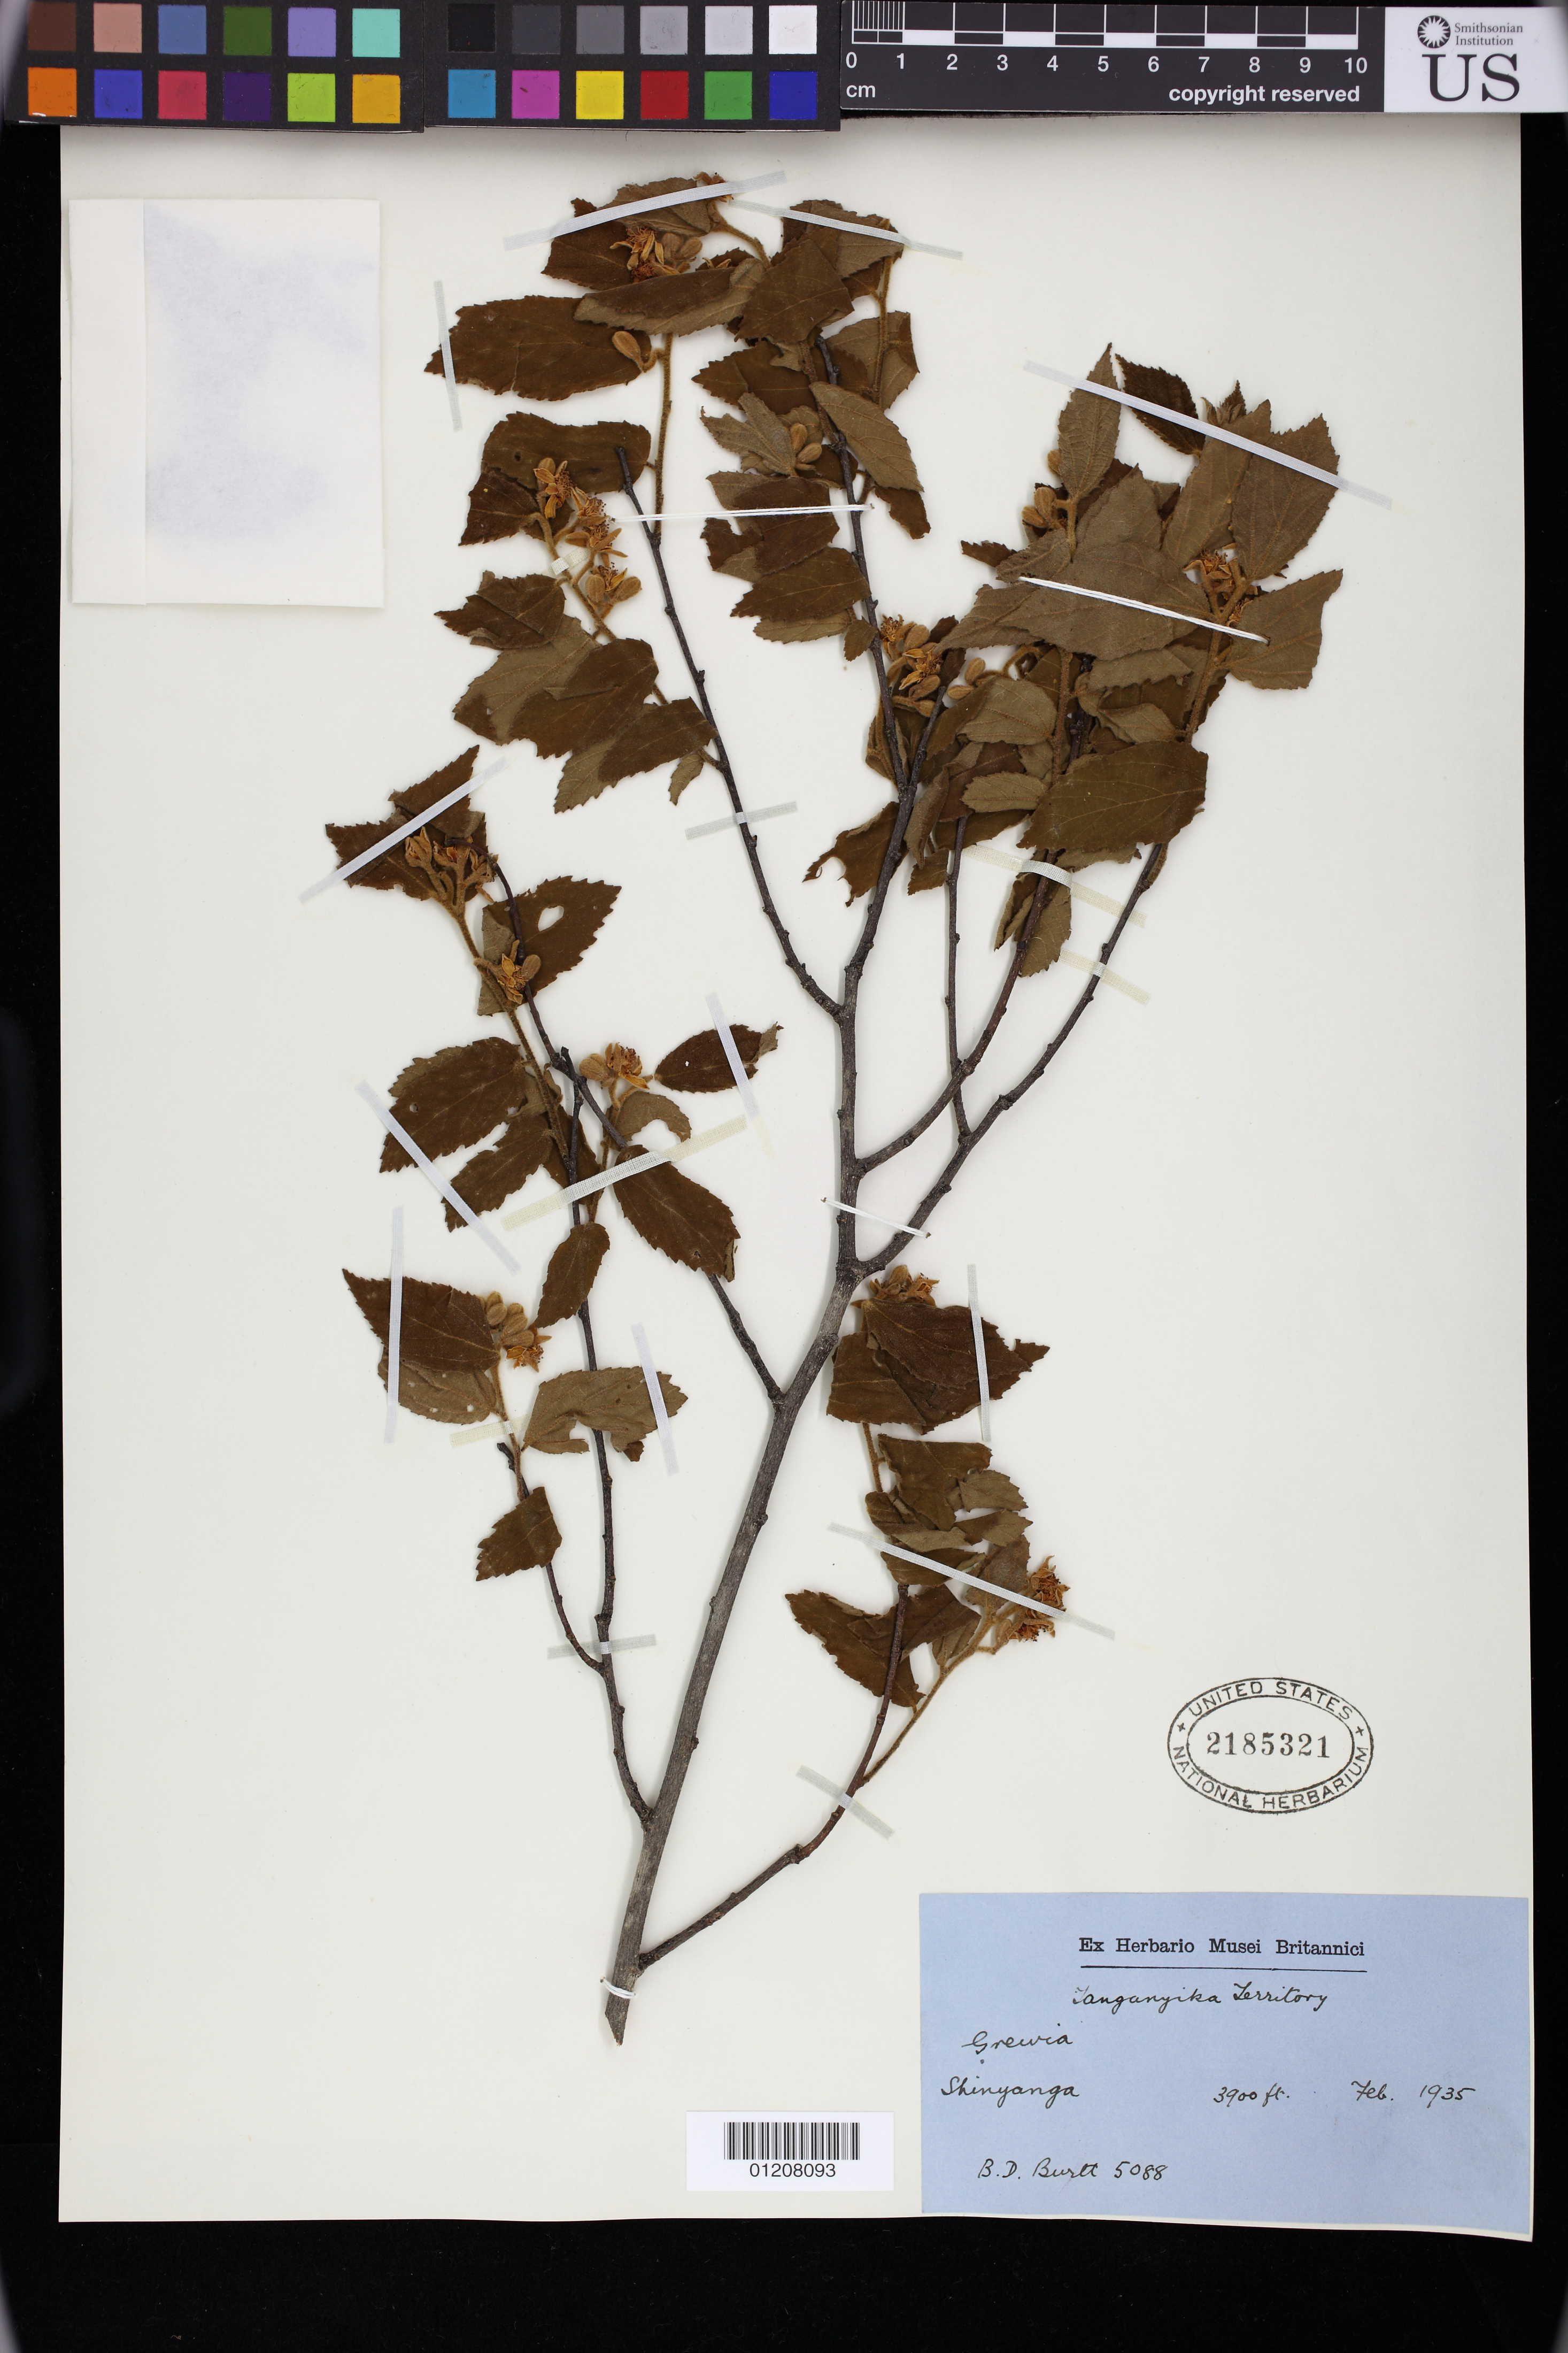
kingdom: Plantae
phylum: Tracheophyta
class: Magnoliopsida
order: Malvales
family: Malvaceae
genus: Grewia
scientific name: Grewia sp.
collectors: B. D. Burtt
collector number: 5088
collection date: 1935-02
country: Tanzania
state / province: Shinyanga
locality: Tanganyika Territory: Shinyanga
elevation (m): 1189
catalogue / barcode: US 2185321